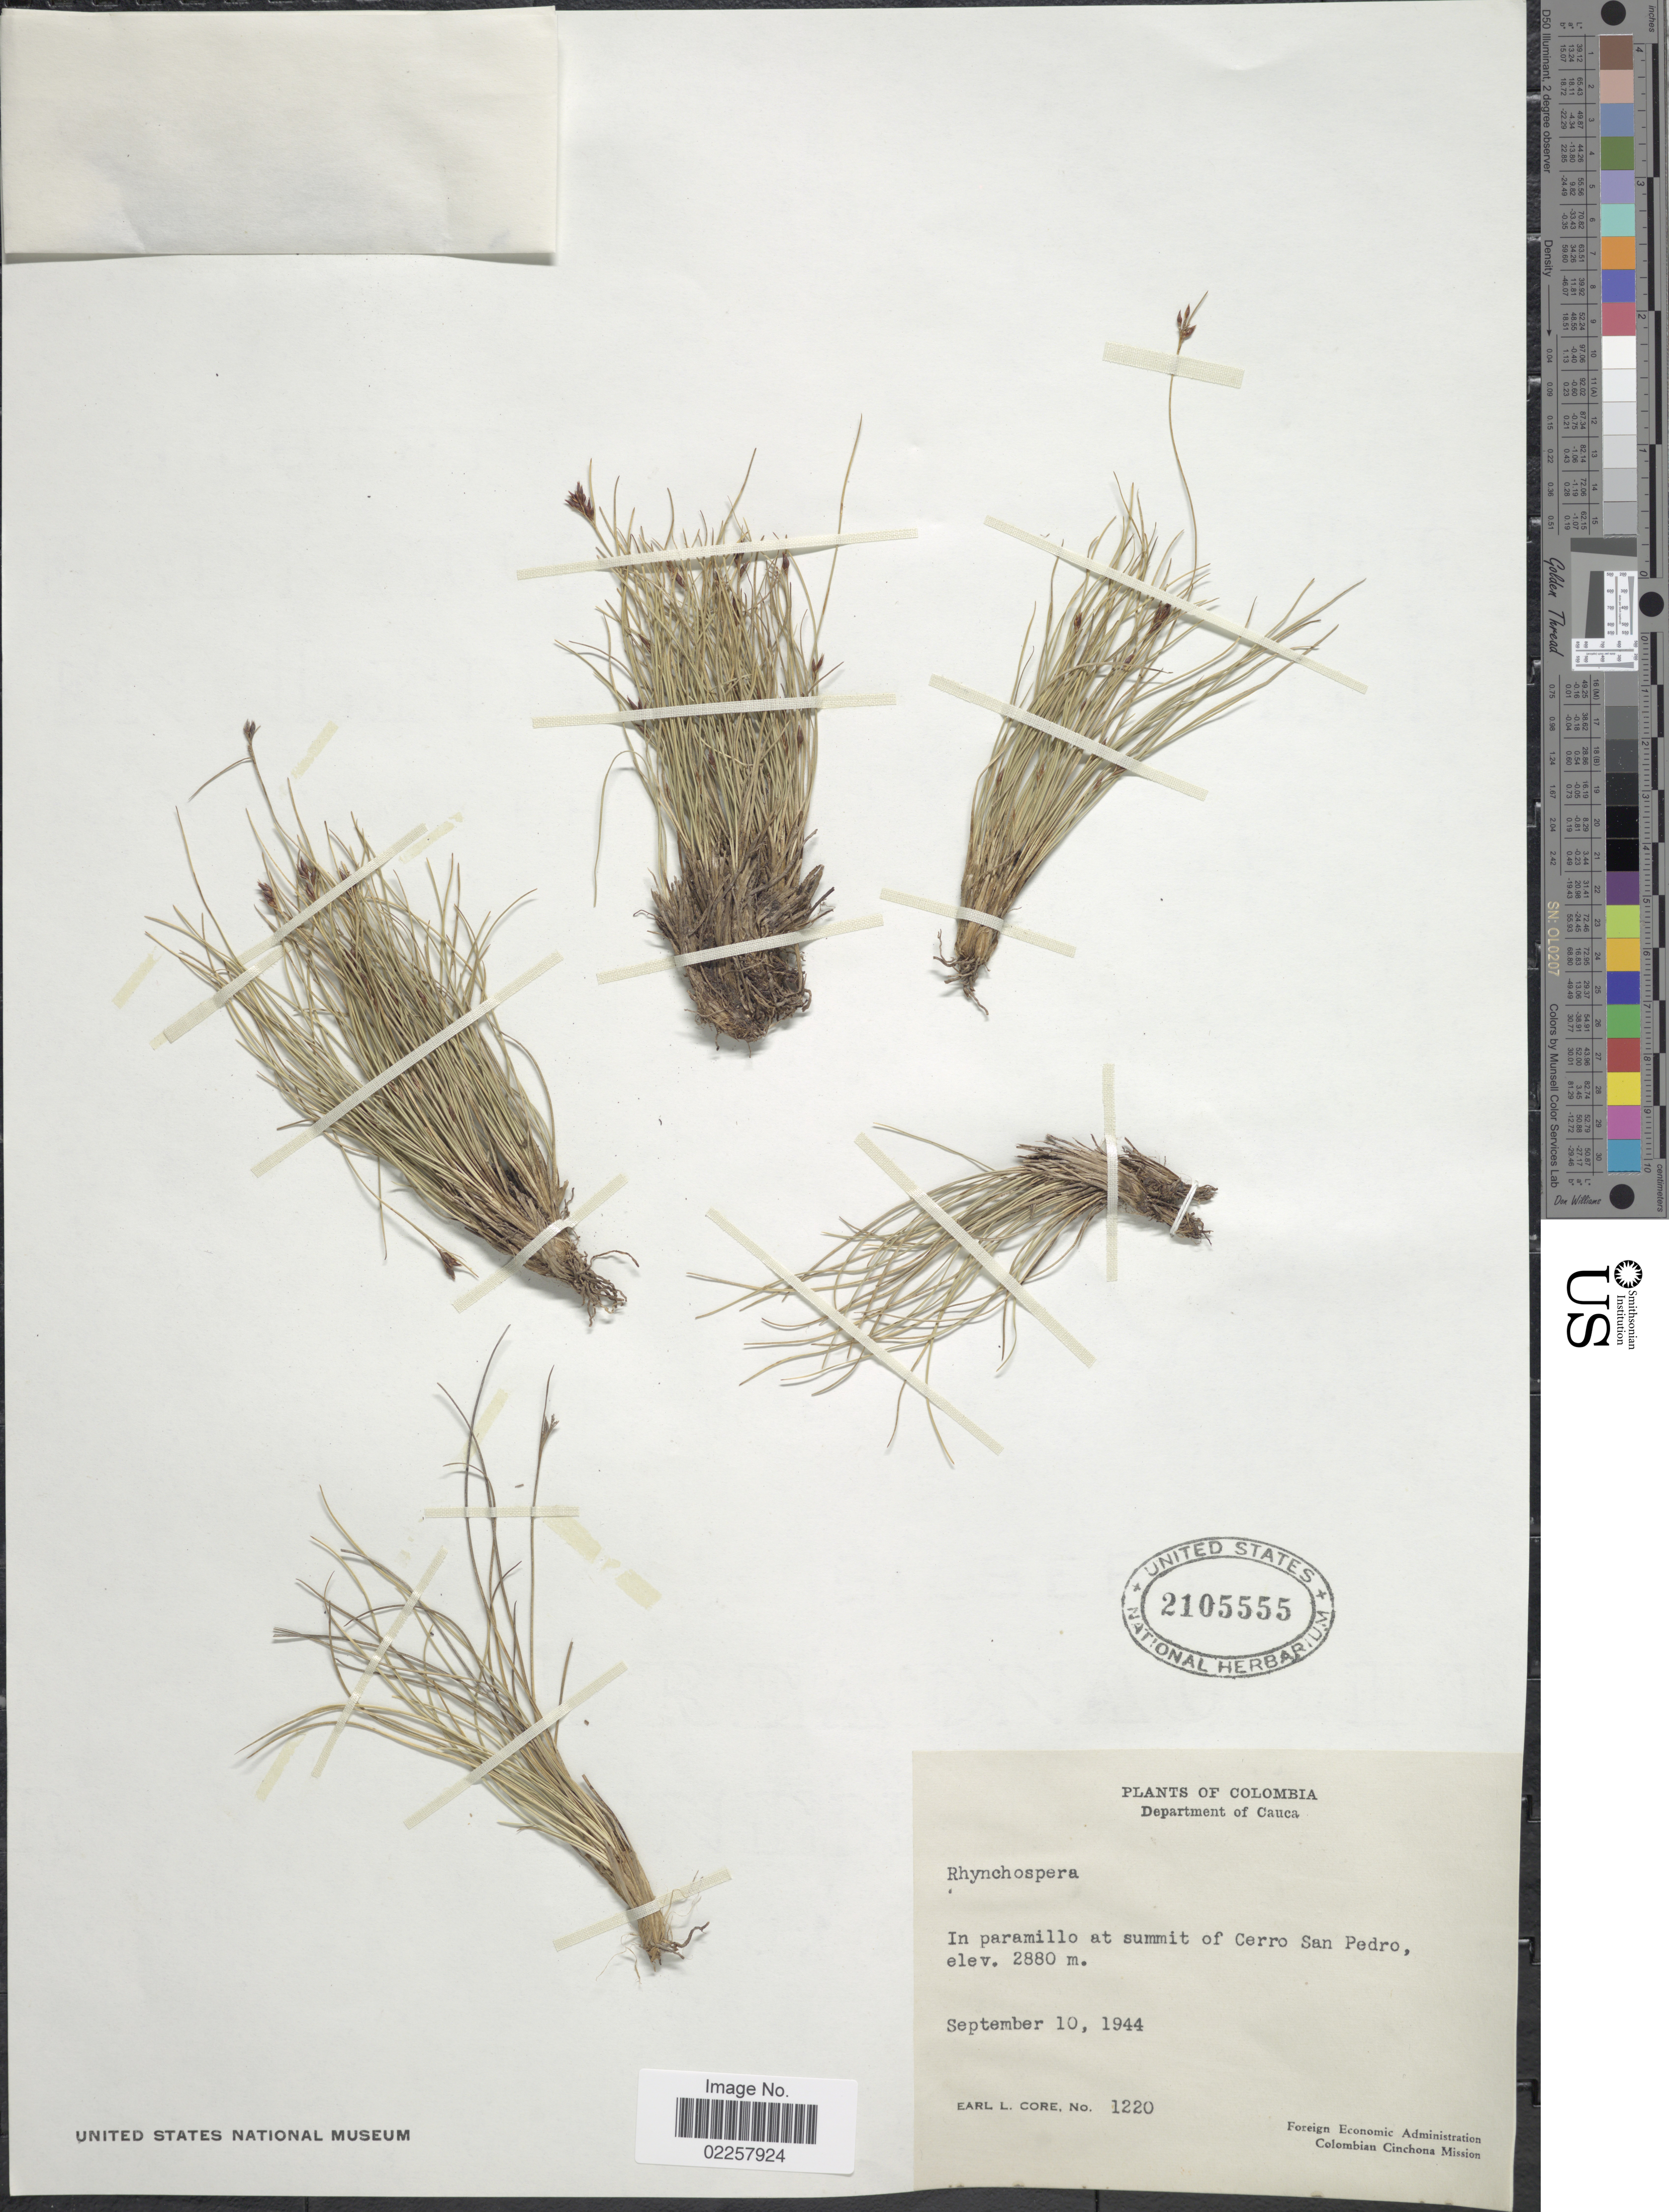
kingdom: Plantae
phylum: Tracheophyta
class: Liliopsida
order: Poales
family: Cyperaceae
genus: Rhynchospora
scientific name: Rhynchospora sp.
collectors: E. L. Core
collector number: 1220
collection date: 1944-09-10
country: Colombia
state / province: Cauca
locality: Department of Cauca, in paramillo at summit of Cerro San Pedro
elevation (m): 2880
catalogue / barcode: US 2105555